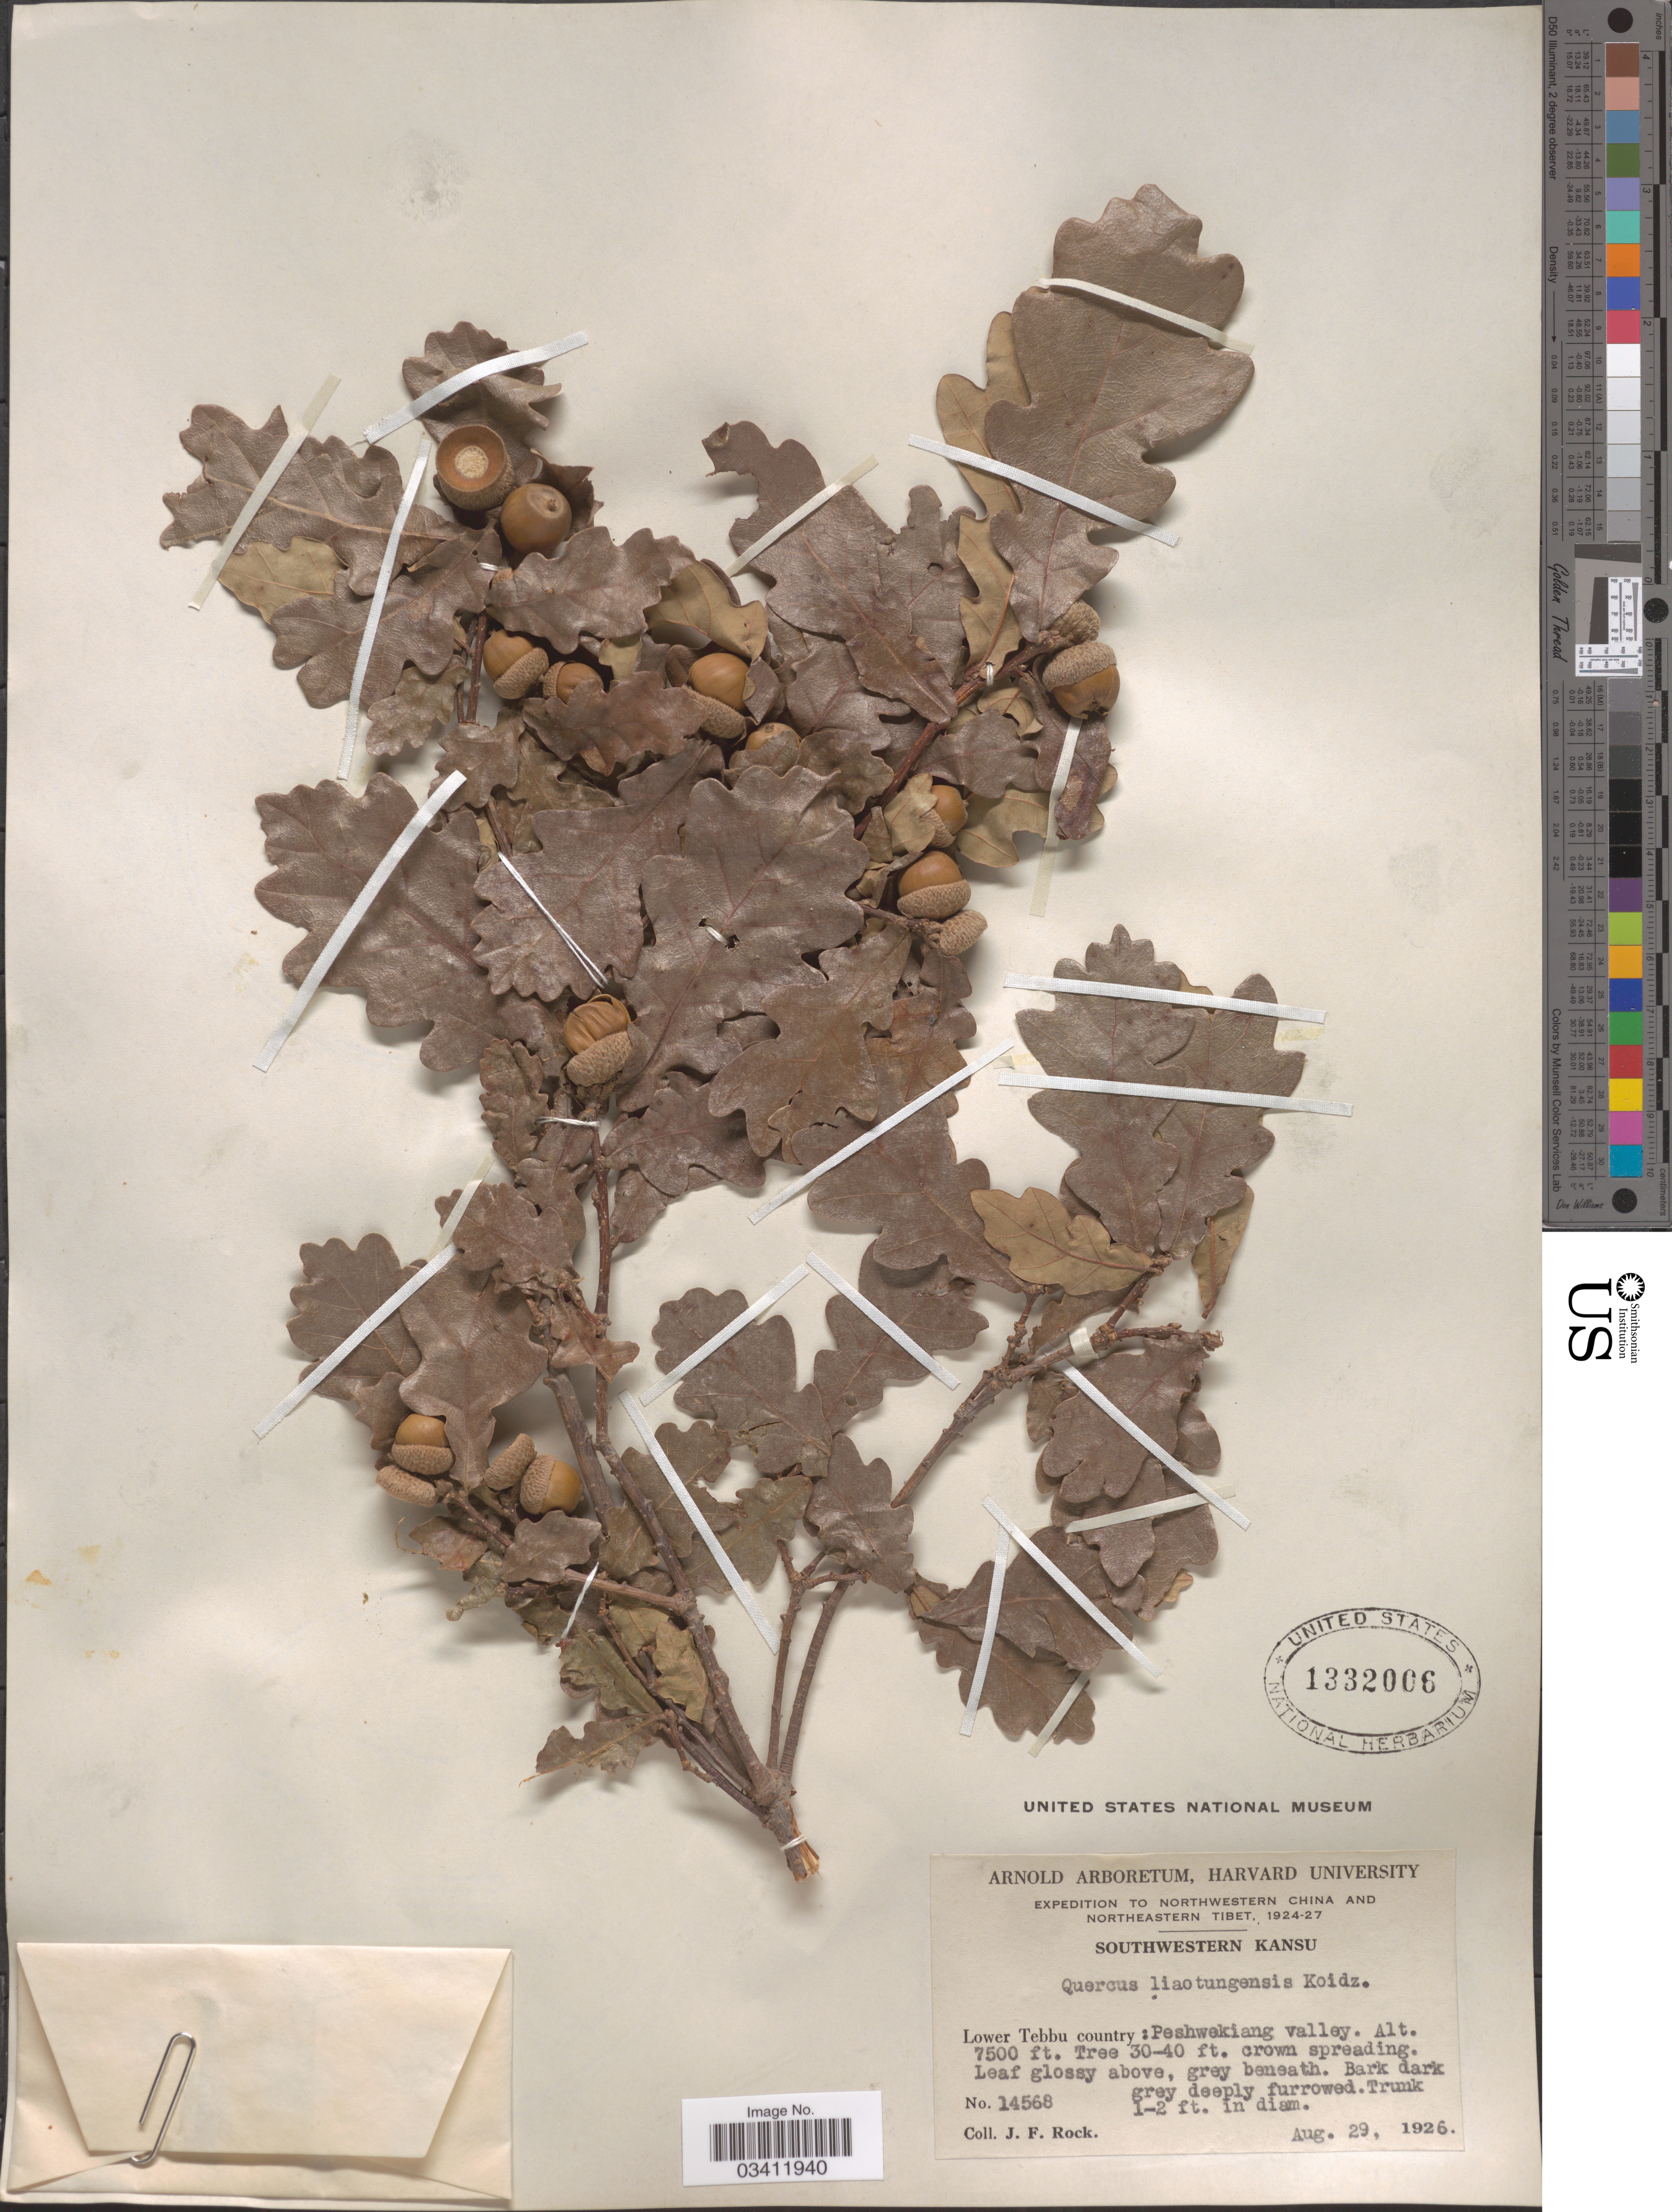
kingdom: Plantae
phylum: Tracheophyta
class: Magnoliopsida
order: Fagales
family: Fagaceae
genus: Quercus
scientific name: Quercus liaotungensis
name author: Koidz.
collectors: J. Rock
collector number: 14568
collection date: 1926-08-29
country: China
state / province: Gansu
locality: Northwestern China. Southwestern Kansu. Lower Tebbu country: Peshwekiang valley.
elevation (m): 2286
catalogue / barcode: US 1332006